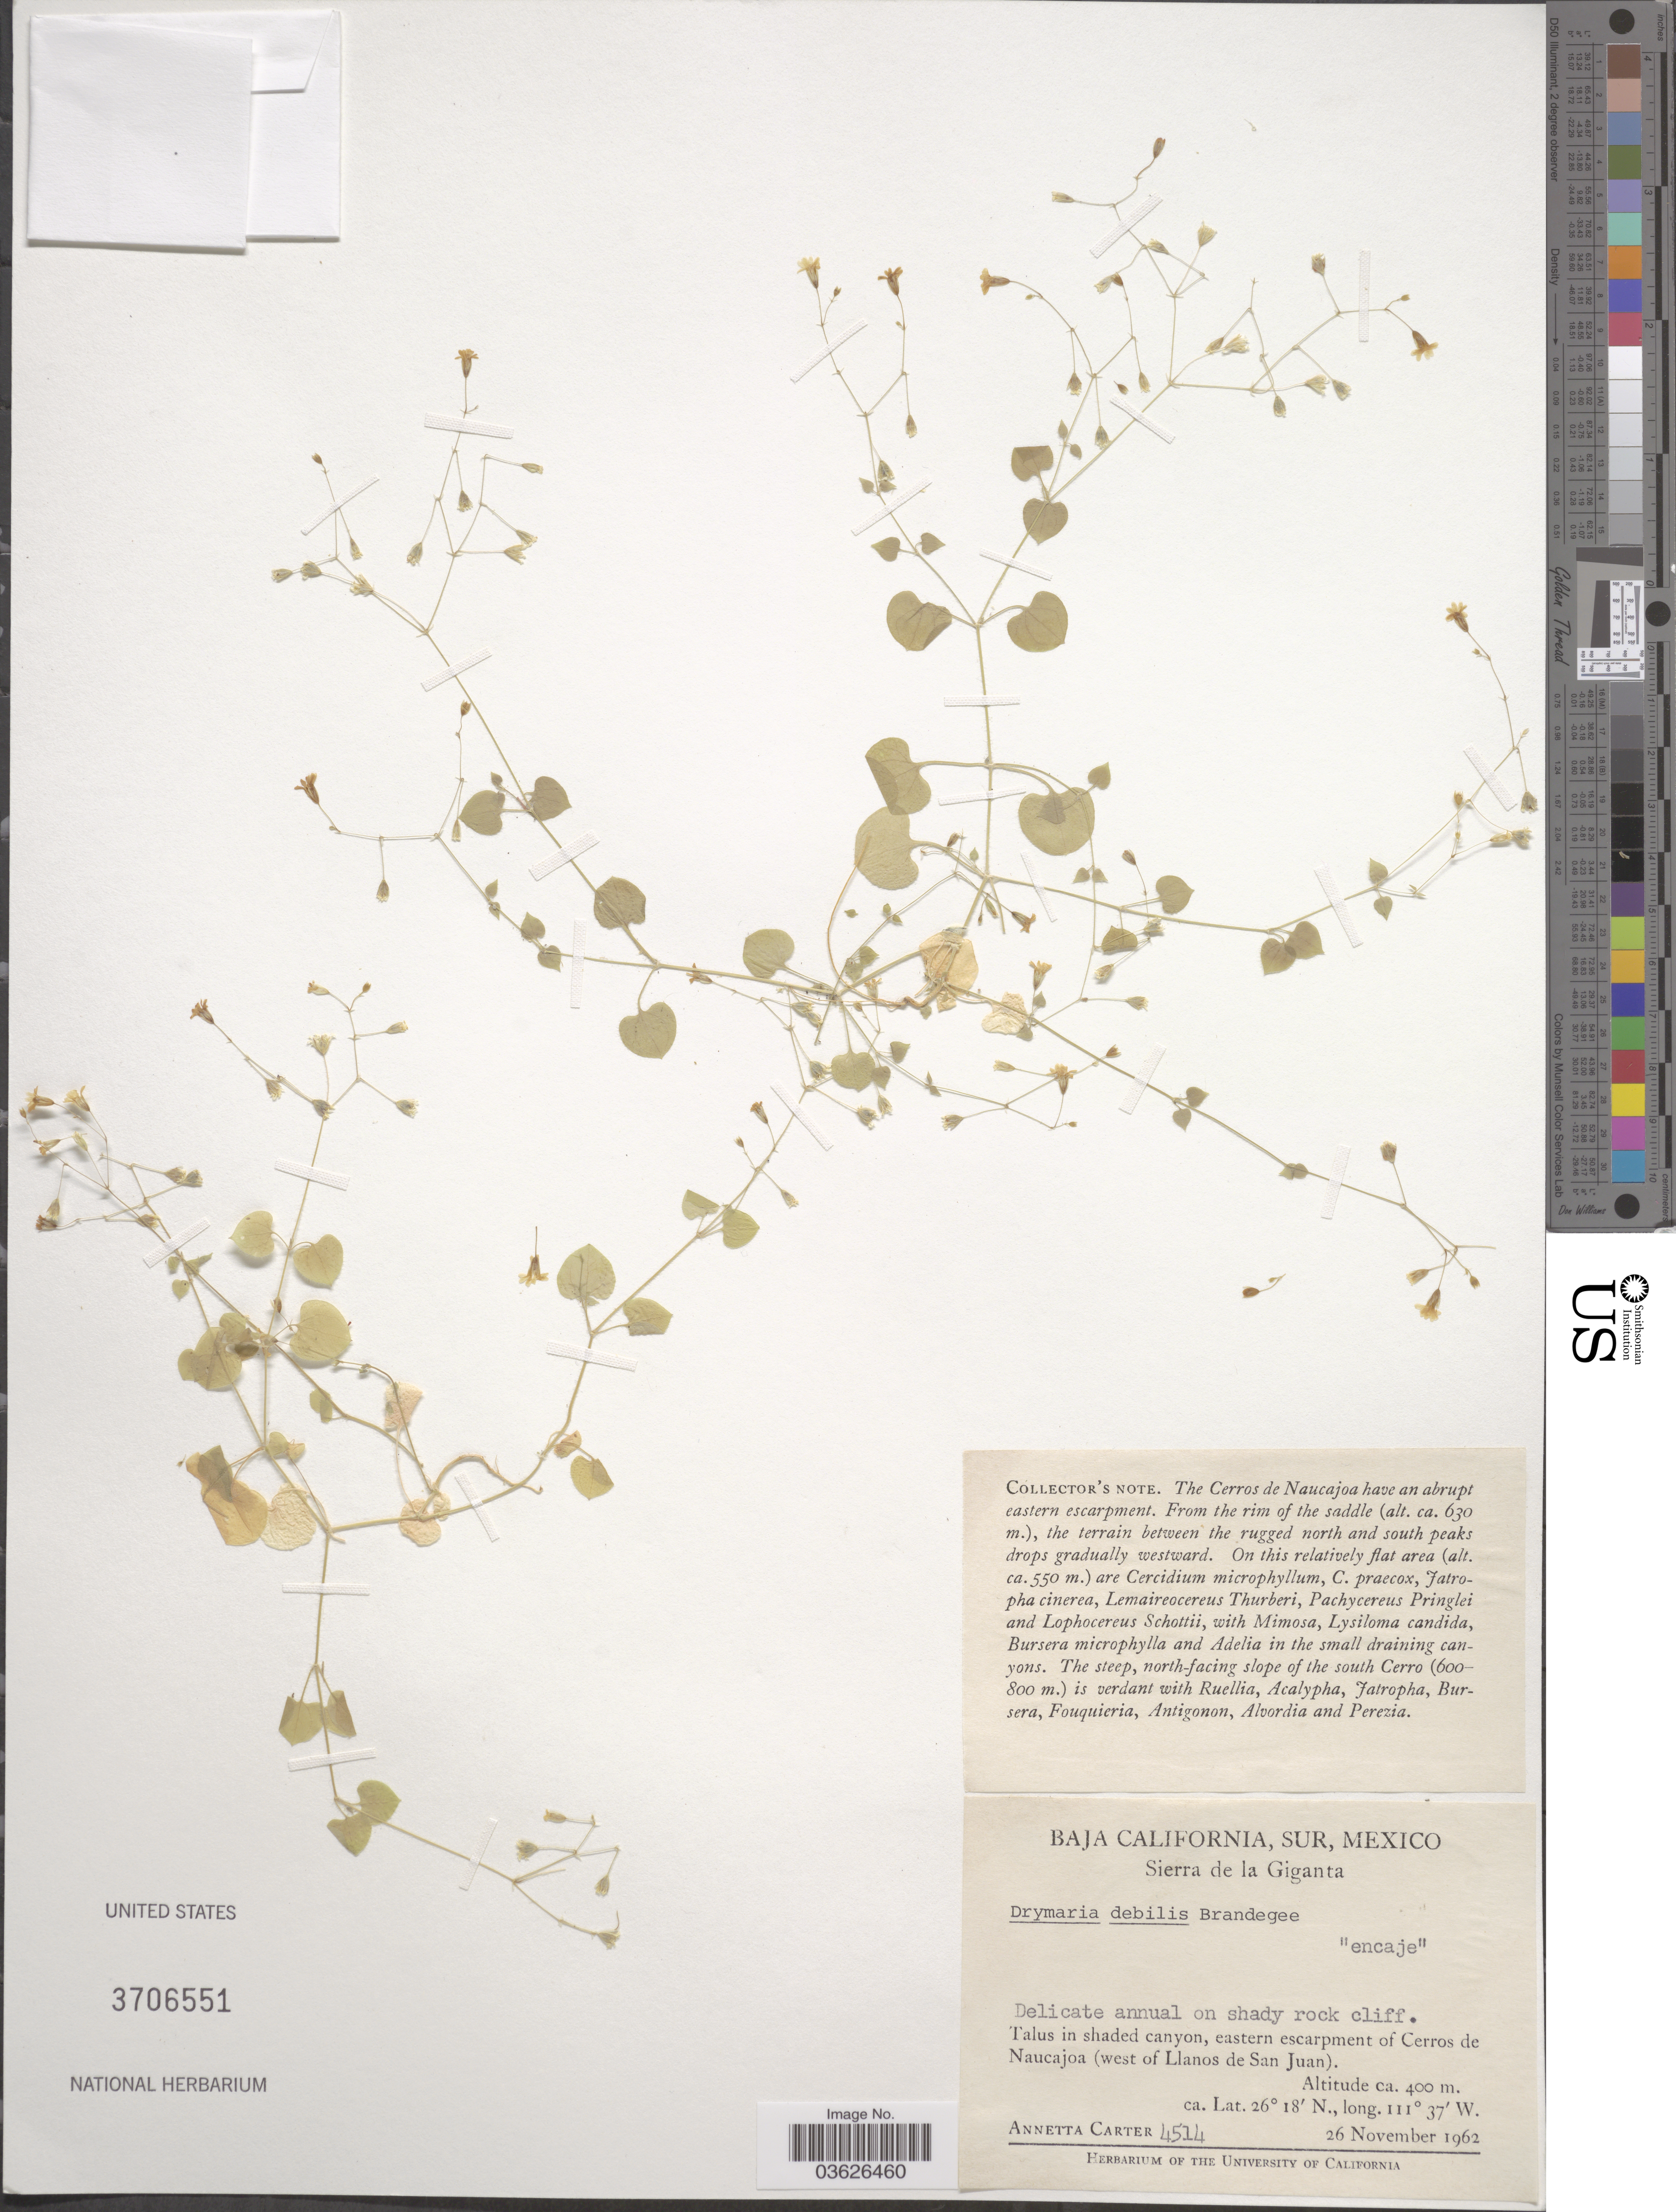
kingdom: Plantae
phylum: Tracheophyta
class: Magnoliopsida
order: Caryophyllales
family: Caryophyllaceae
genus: Drymaria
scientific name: Drymaria debilis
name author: Brandegee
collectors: A. Carter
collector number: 4514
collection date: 1962-11-26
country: Mexico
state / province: Baja California Sur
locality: Sierra de la Giganta. Eastern escarpment of Cerros de Naucajoa (west of Llanos de San Juan).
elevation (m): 400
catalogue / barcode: US 3706551